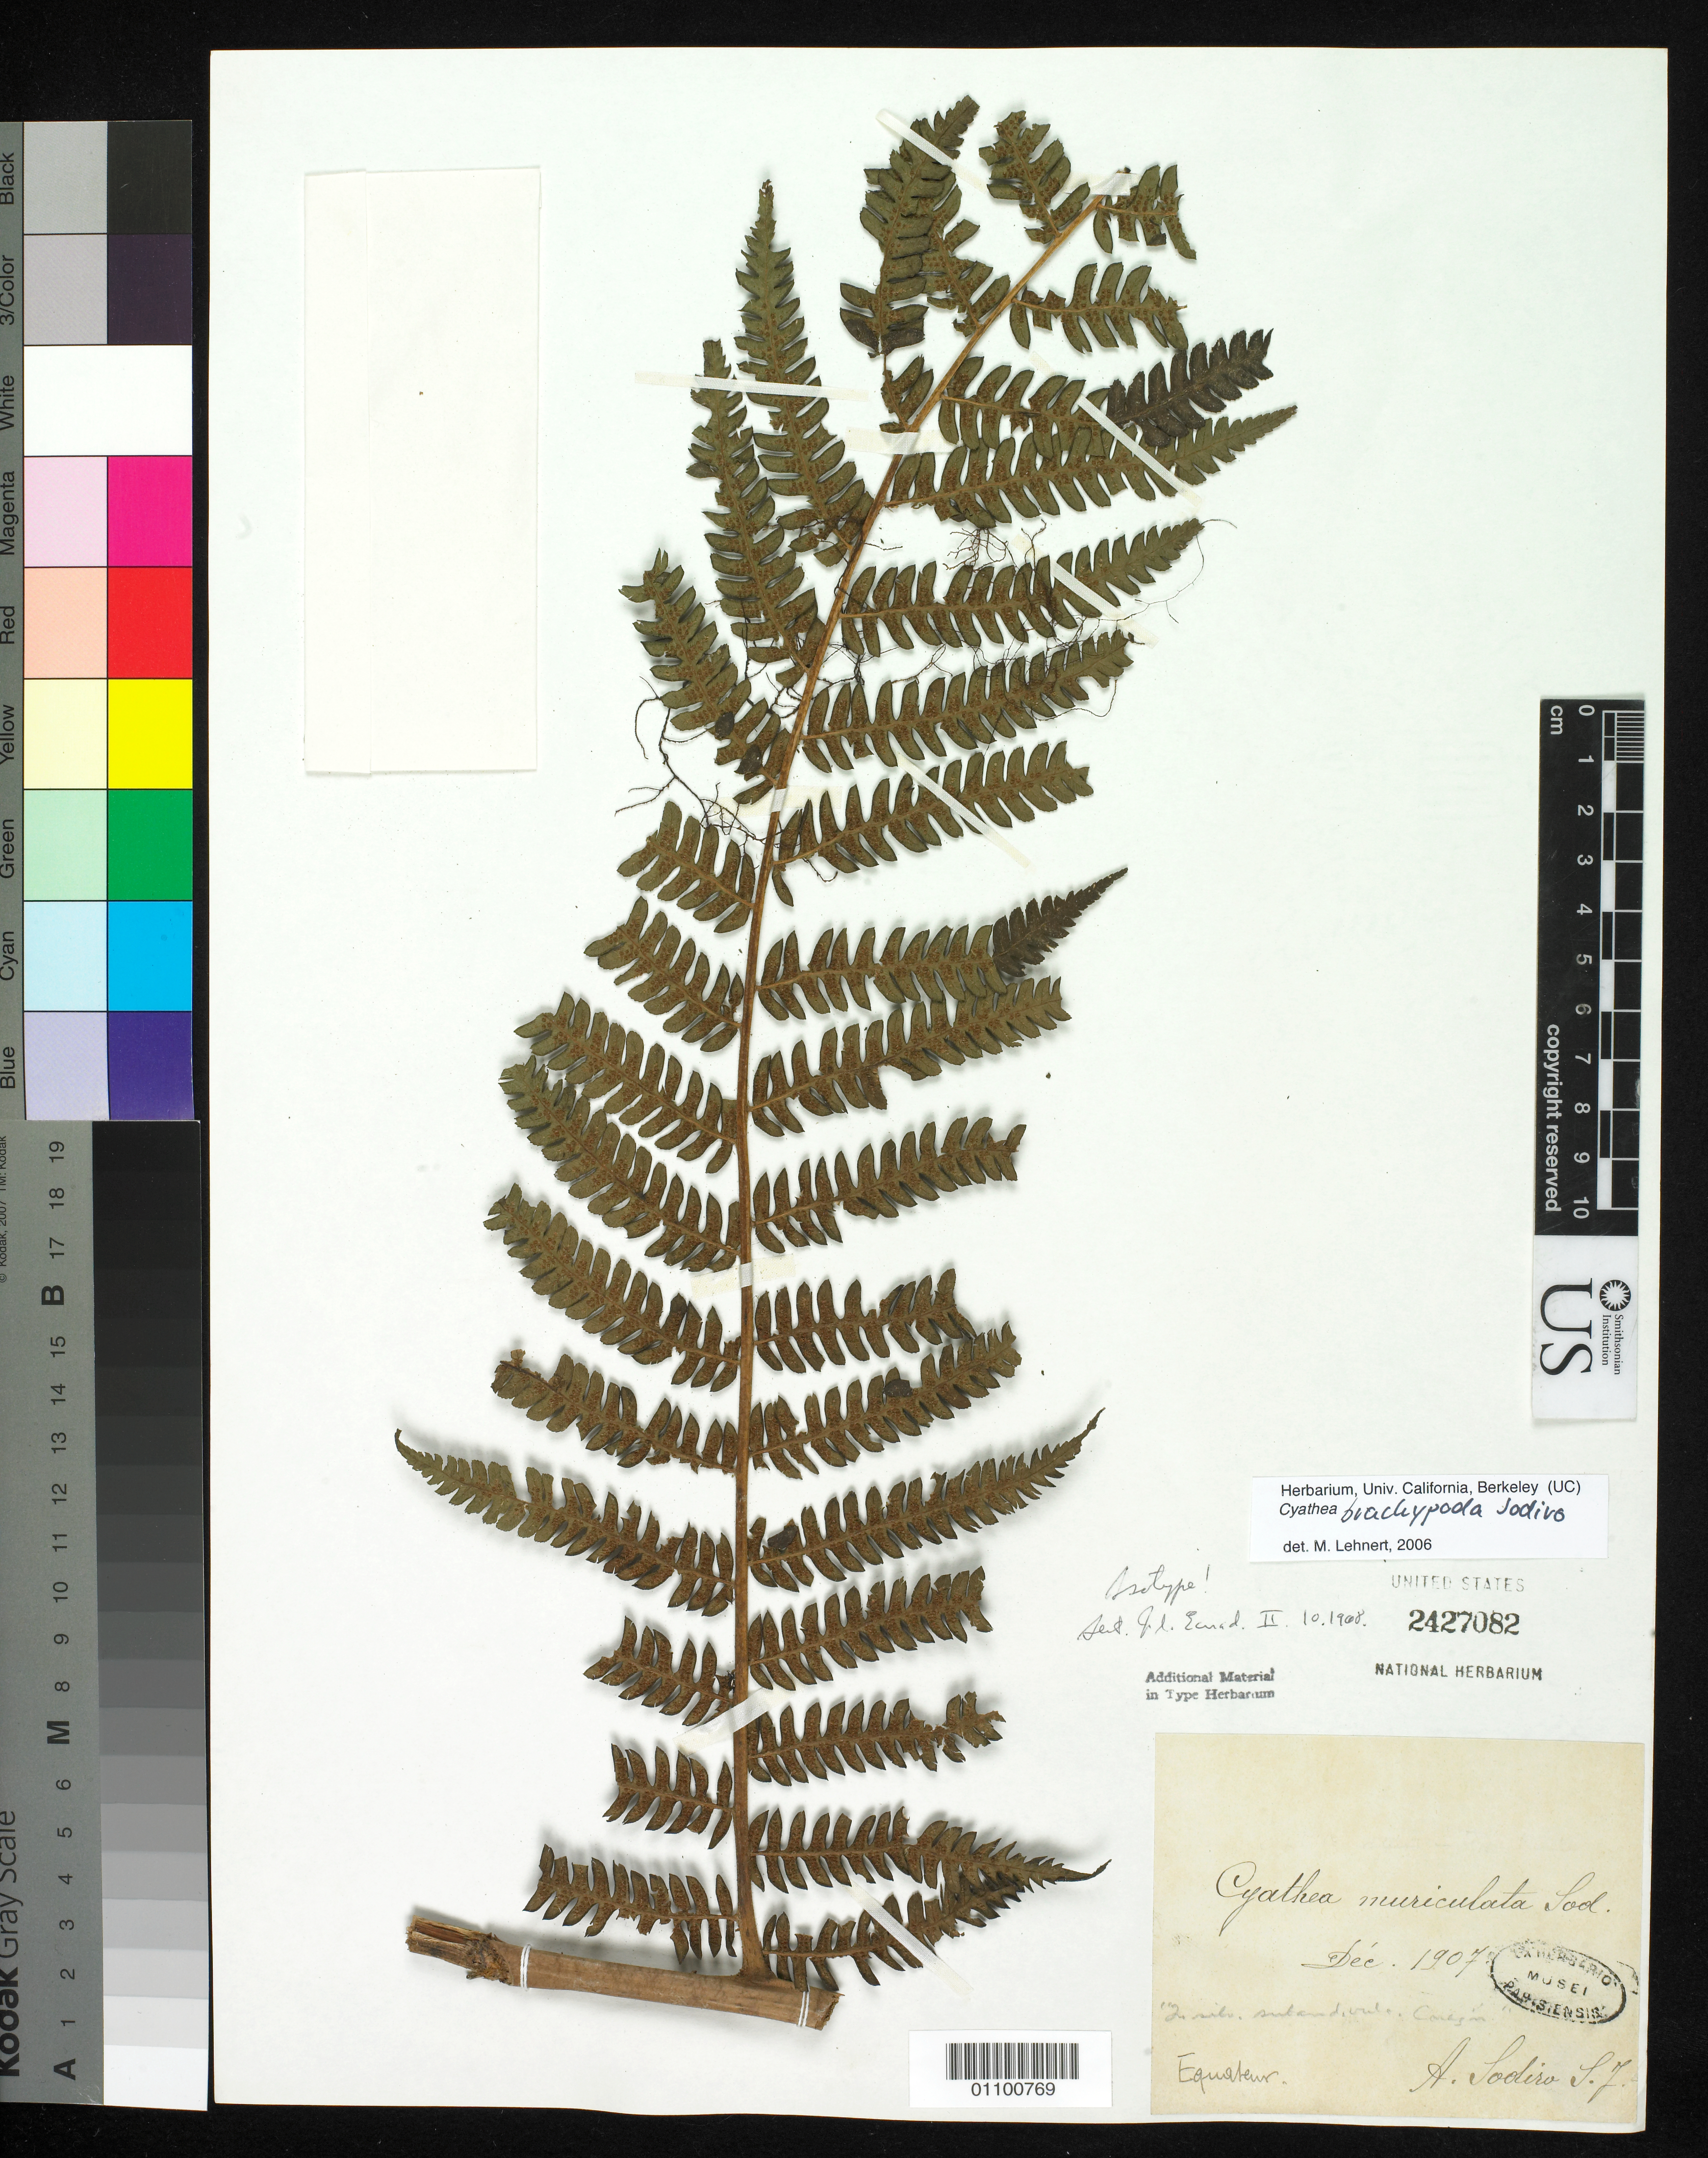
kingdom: Plantae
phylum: Tracheophyta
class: Polypodiopsida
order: Cyatheales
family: Cyatheaceae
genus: Cyathea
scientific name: Cyathea muriculata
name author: Sodiro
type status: Isotype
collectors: L. Sodiro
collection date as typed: Dec 1907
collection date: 1907-12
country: Ecuador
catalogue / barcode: US 2427082